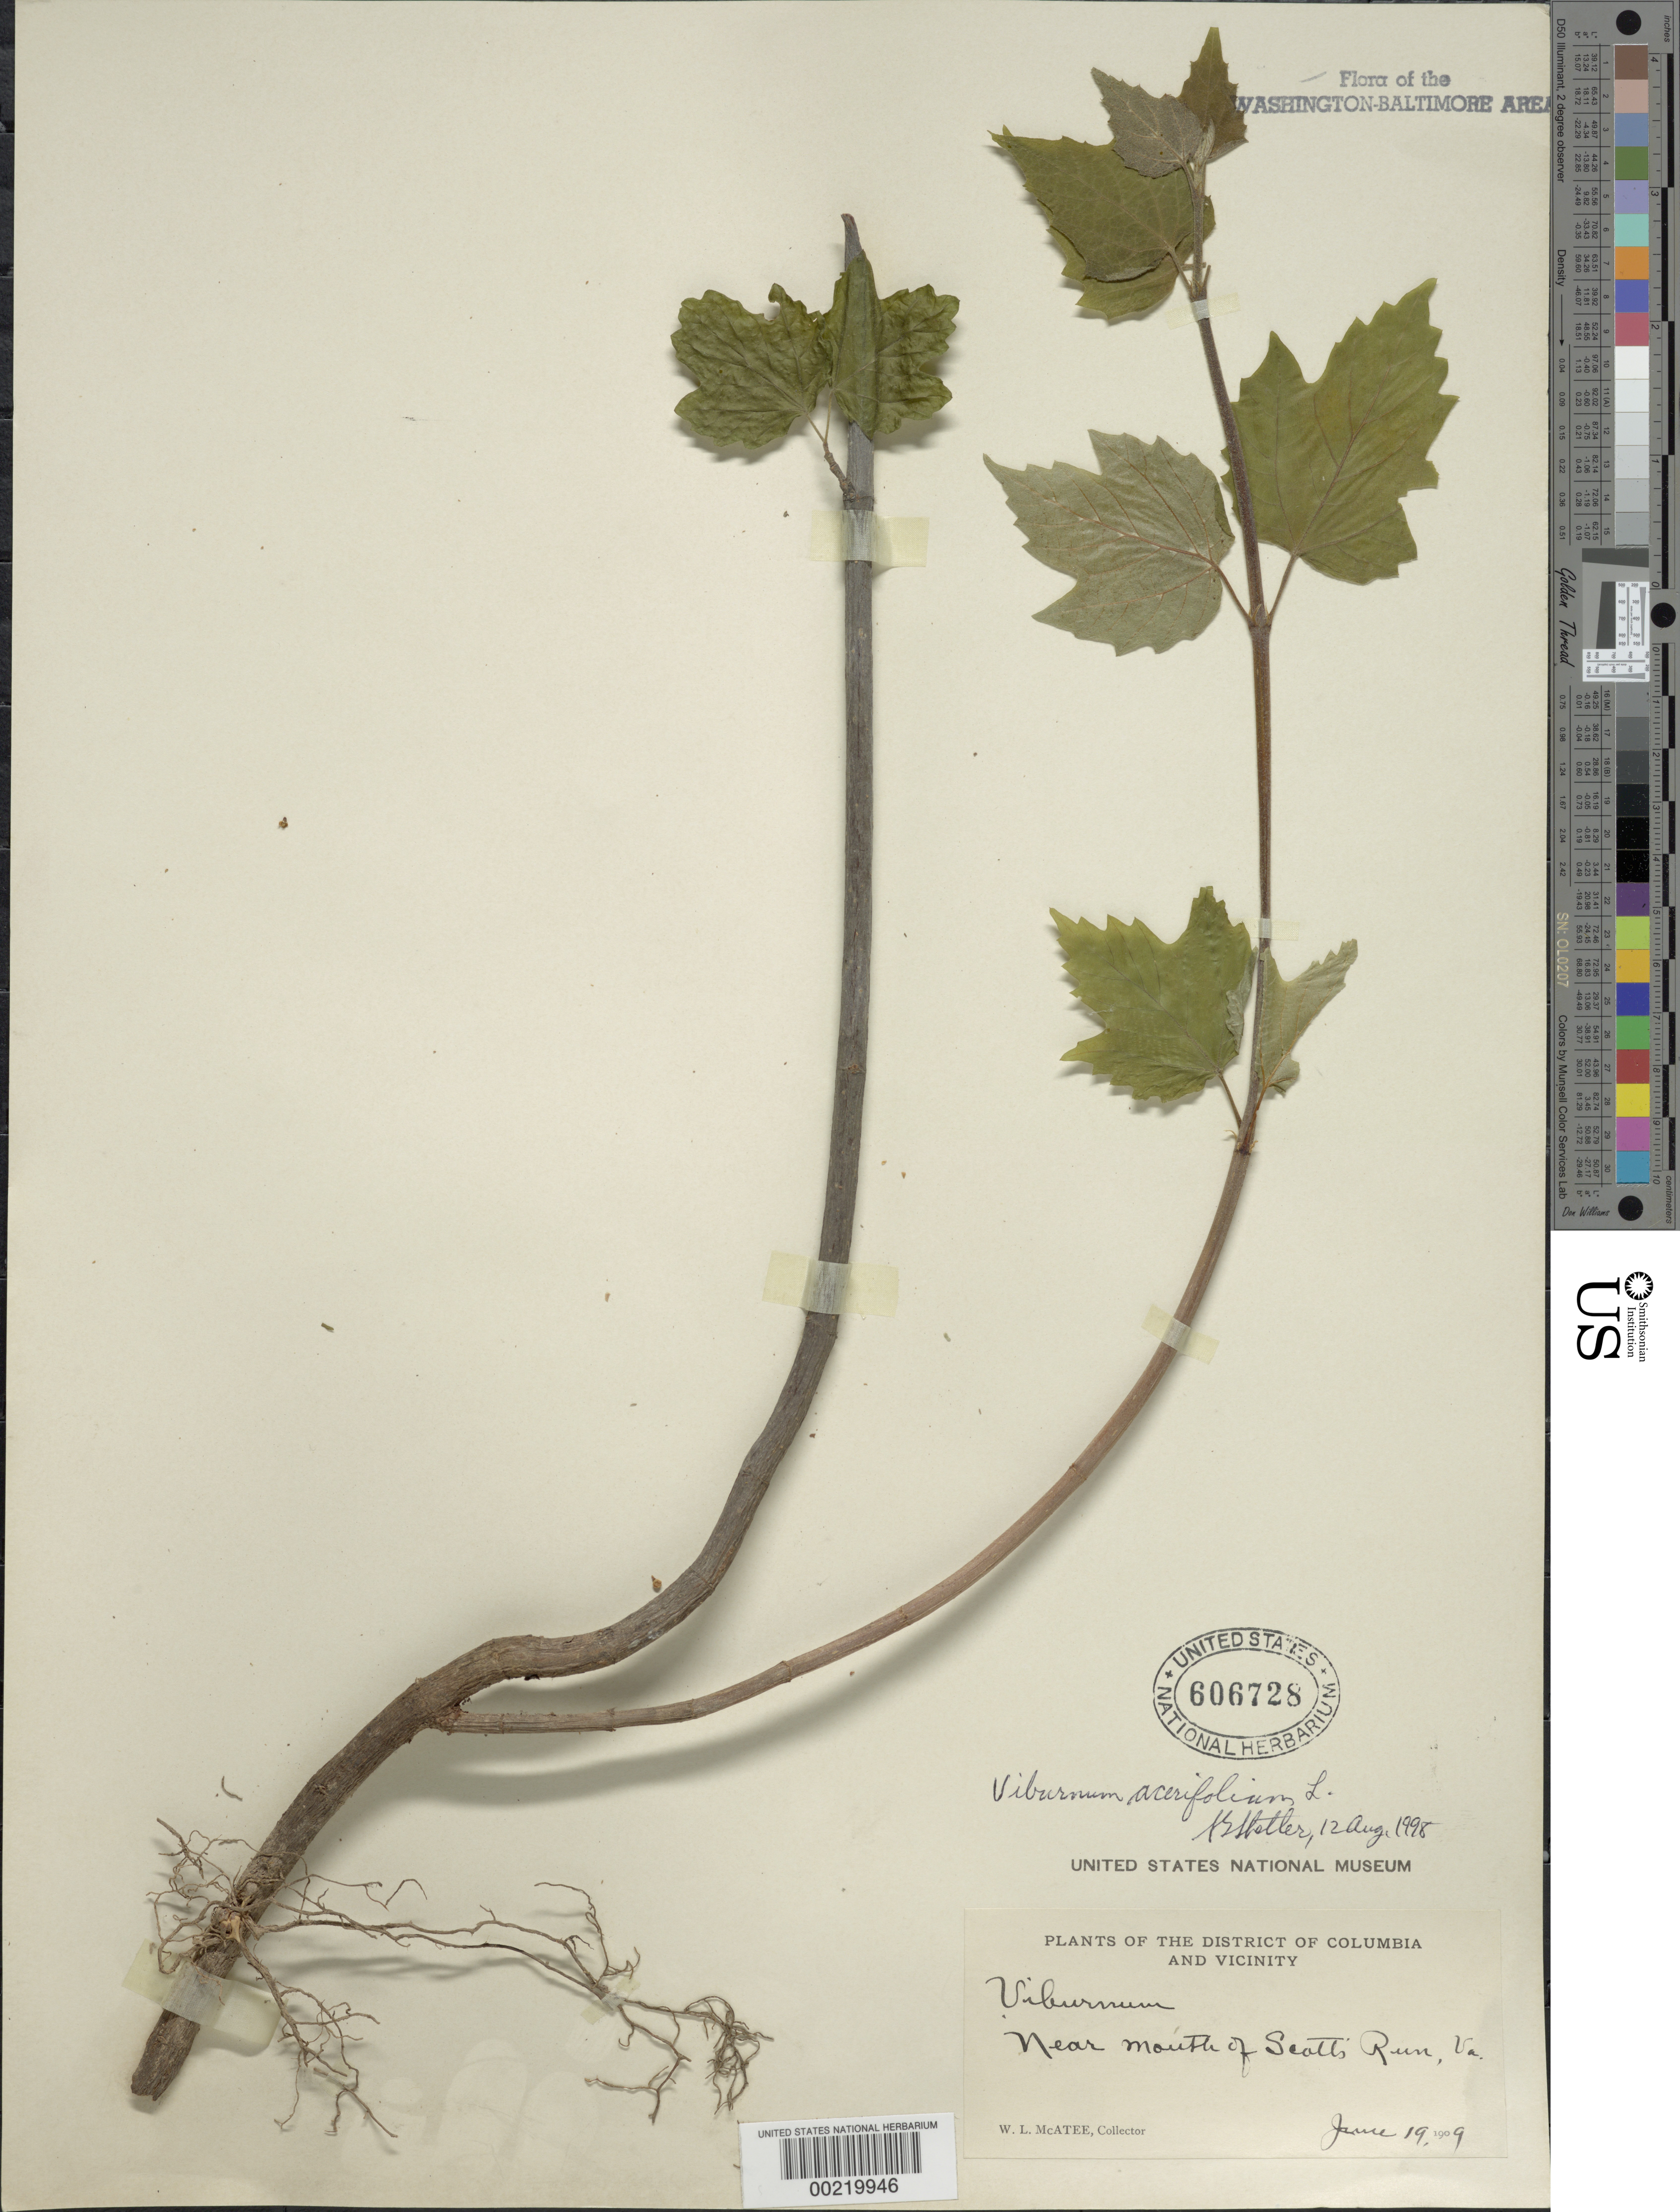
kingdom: Plantae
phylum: Tracheophyta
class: Magnoliopsida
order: Dipsacales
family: Viburnaceae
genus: Viburnum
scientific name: Viburnum acerifolium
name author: L.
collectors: W. McAtee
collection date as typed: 19 Jun 1909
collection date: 1909-06-19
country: United States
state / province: Virginia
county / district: Fairfax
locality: Mouth of Scott's Run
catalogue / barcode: US 606728